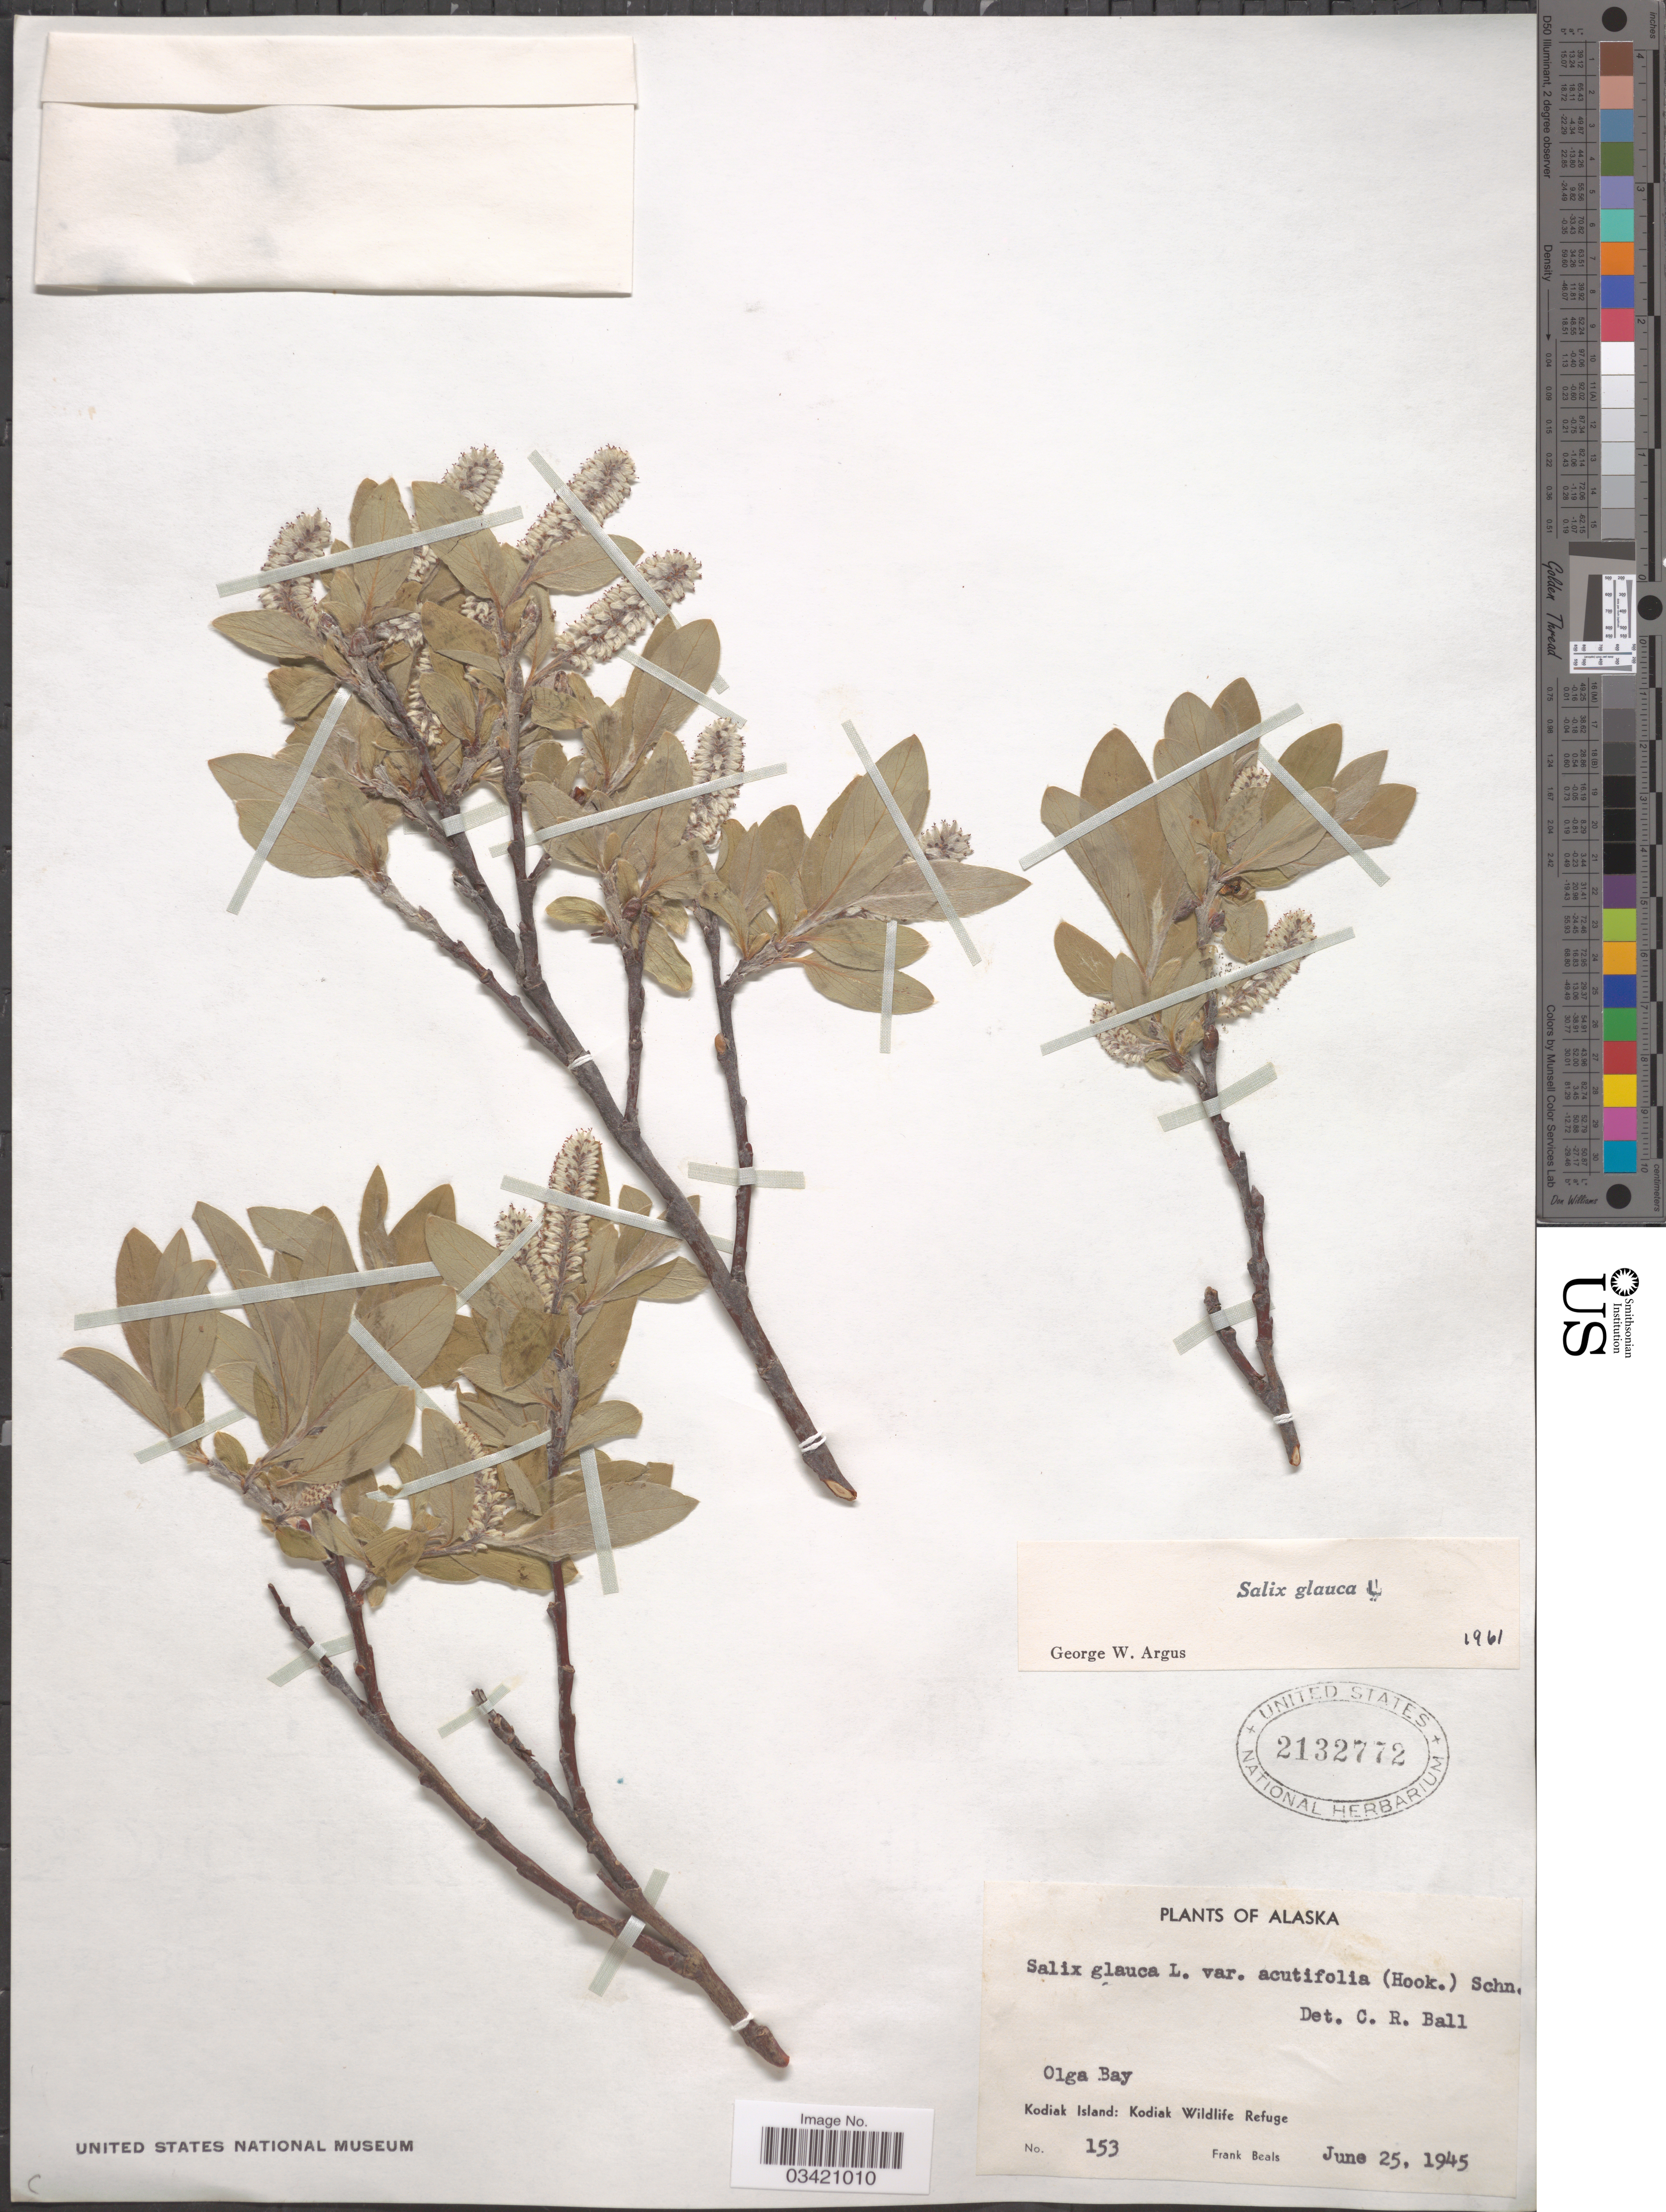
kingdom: Plantae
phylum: Tracheophyta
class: Magnoliopsida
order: Malpighiales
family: Salicaceae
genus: Salix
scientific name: Salix glauca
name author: L.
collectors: F. Beals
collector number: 153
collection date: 1945-06-25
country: United States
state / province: Alaska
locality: Olga Bay. Kodiak Island: Kodiak Wildlife Refuge.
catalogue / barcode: US 2132772